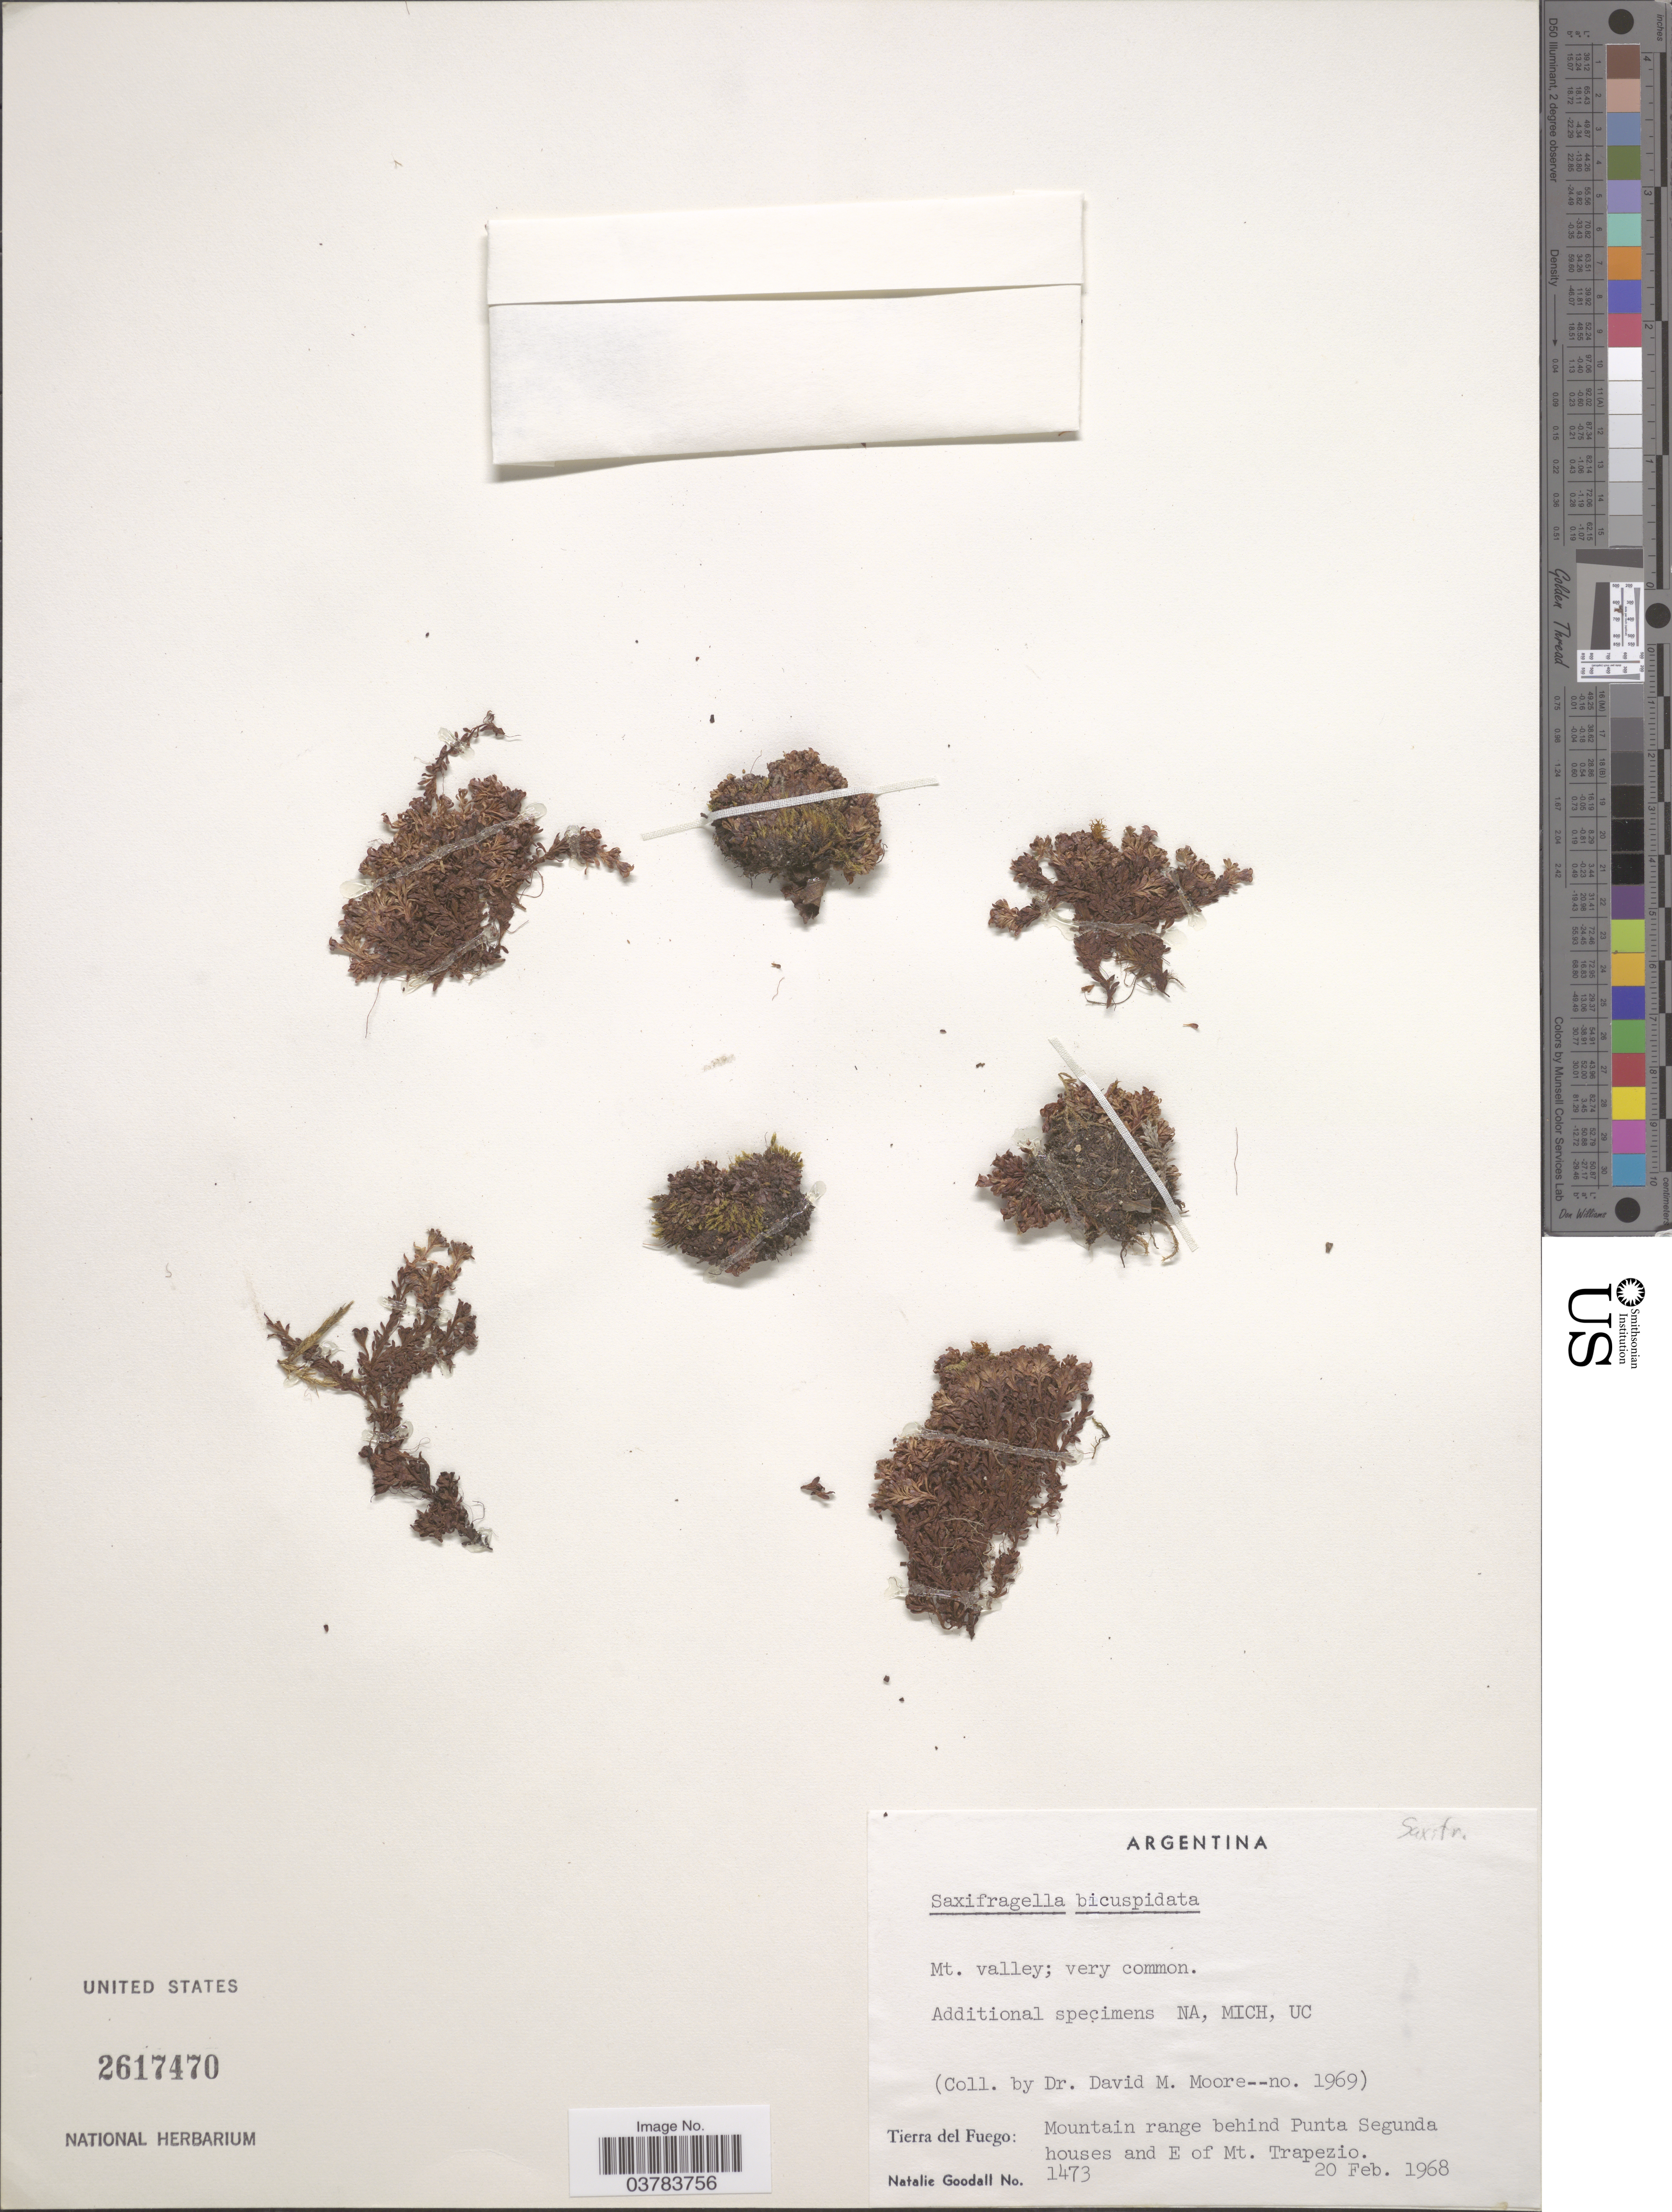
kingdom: Plantae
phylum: Tracheophyta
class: Magnoliopsida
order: Saxifragales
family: Saxifragaceae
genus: Saxifraga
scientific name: Saxifraga bicuspidata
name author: Hook. f.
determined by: Strong, Mark T., (BOT), Smithsonian Institution - National Museum of Natural History (UNITED STATES)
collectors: N. Goodall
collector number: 1473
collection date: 1968-02-20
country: Argentina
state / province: Tierra del Fuego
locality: Mt. valley. Mountain range behind Punta Segunda houses and E of Mt. Trapezio.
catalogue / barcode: US 2617470